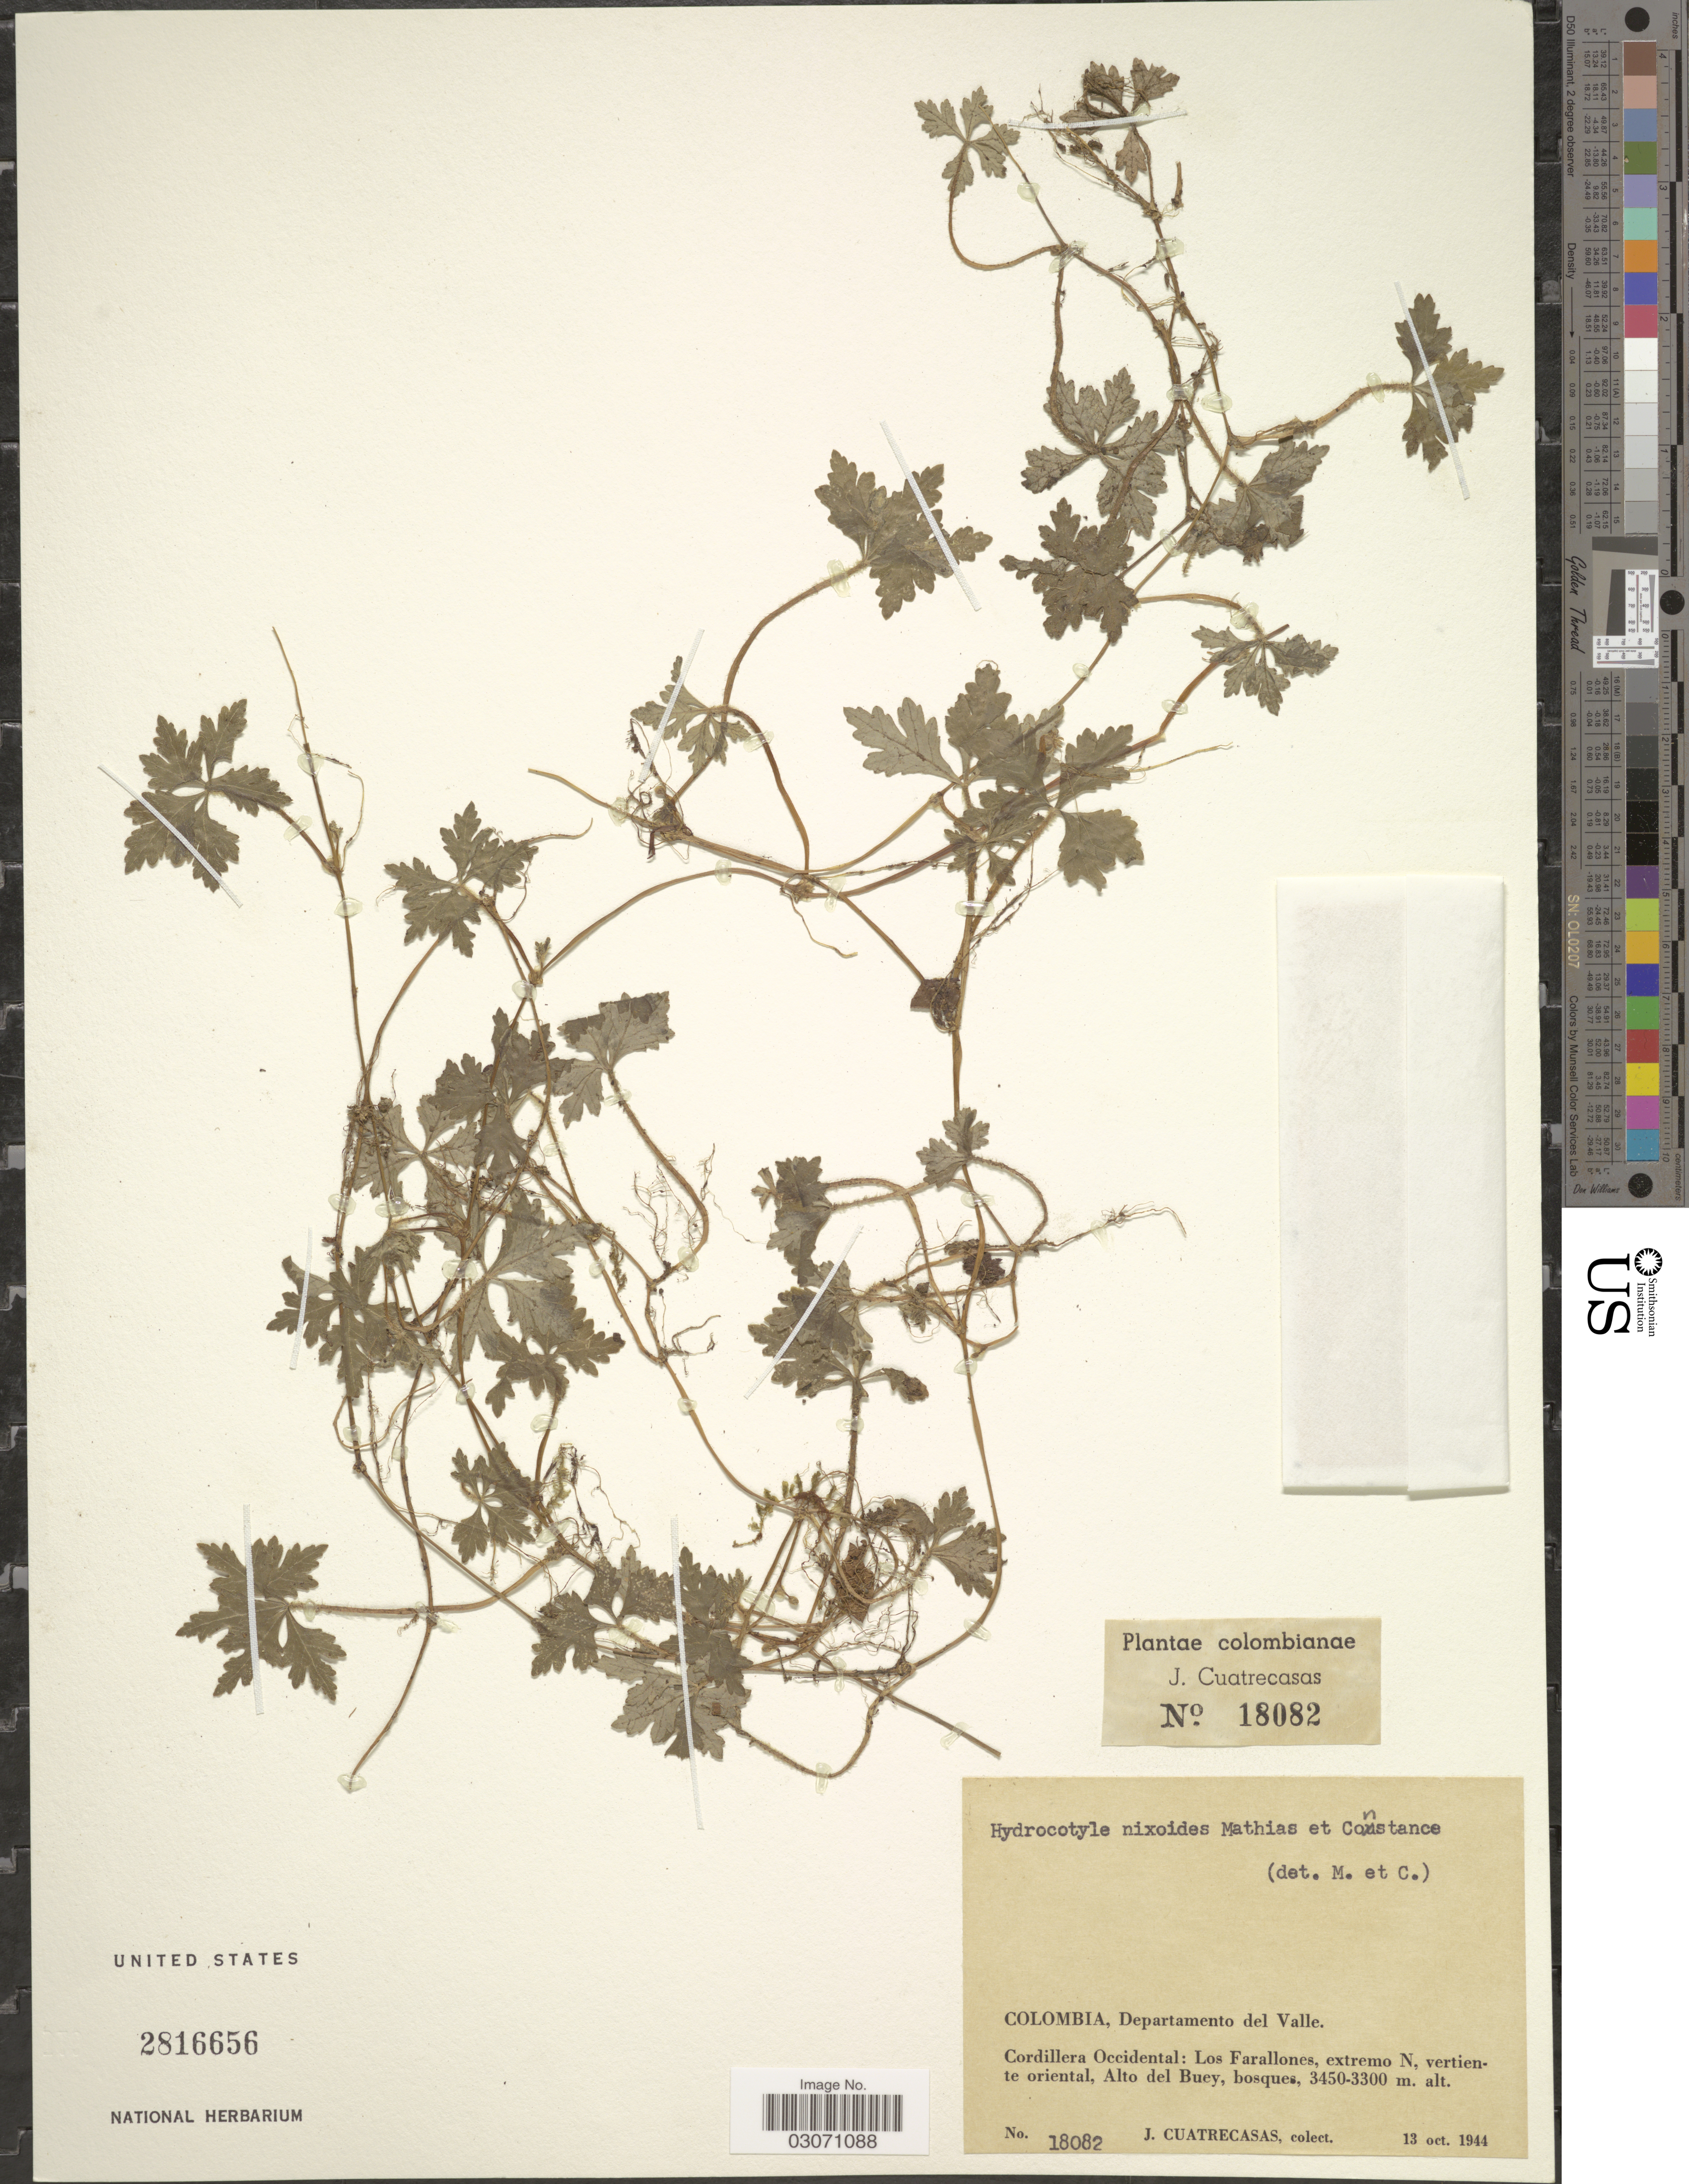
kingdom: Plantae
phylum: Tracheophyta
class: Magnoliopsida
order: Apiales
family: Araliaceae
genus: Hydrocotyle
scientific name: Hydrocotyle nixoides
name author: Mathias & Constance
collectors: J. Cuatrecasas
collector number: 18082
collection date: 1944-10-13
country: Colombia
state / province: Valle del Cauca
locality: Departamento del Valle, Cordillera Occidental: Los Farallones, extremo N, vertiente oriental, Alto del Buey.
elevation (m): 3300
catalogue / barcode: US 2816656